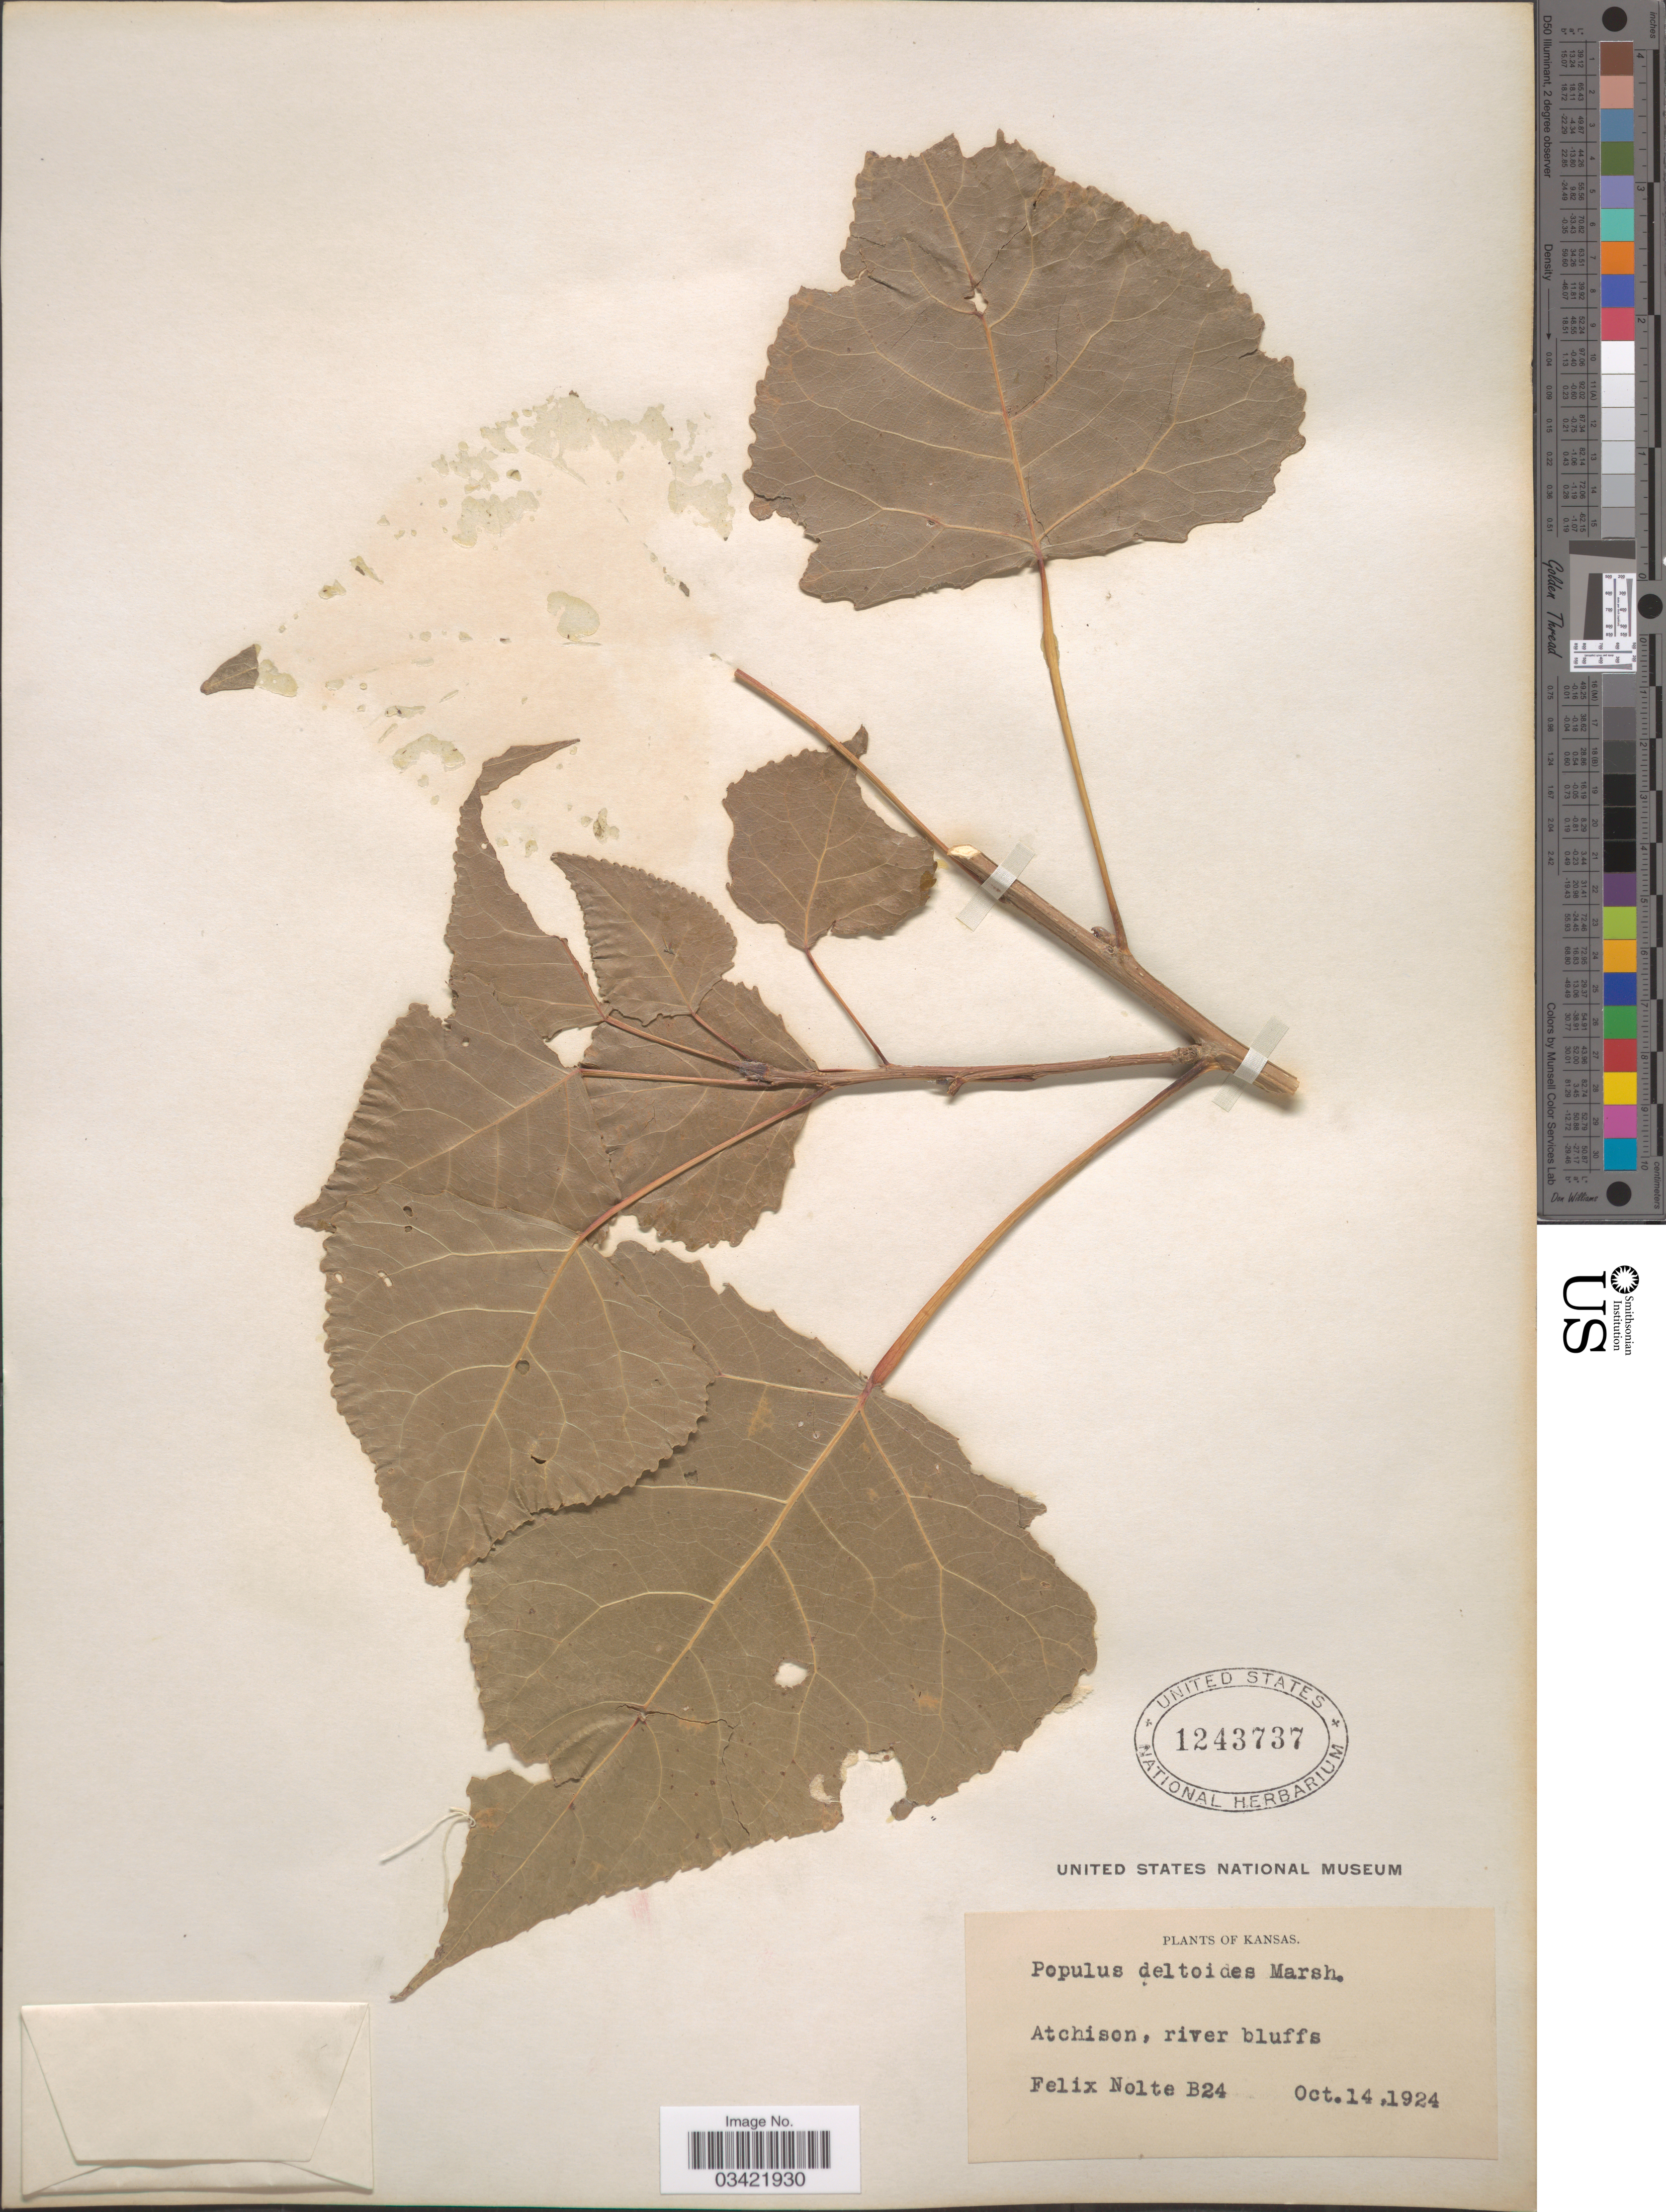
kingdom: Plantae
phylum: Tracheophyta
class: Magnoliopsida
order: Malpighiales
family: Salicaceae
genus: Populus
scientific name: Populus deltoides subsp. monilifera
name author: (Aiton) Eckenw.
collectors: F. Nolte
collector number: B24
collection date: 1924-10-14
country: United States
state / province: Kansas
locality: Atchison, river bluffs.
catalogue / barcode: US 1243737